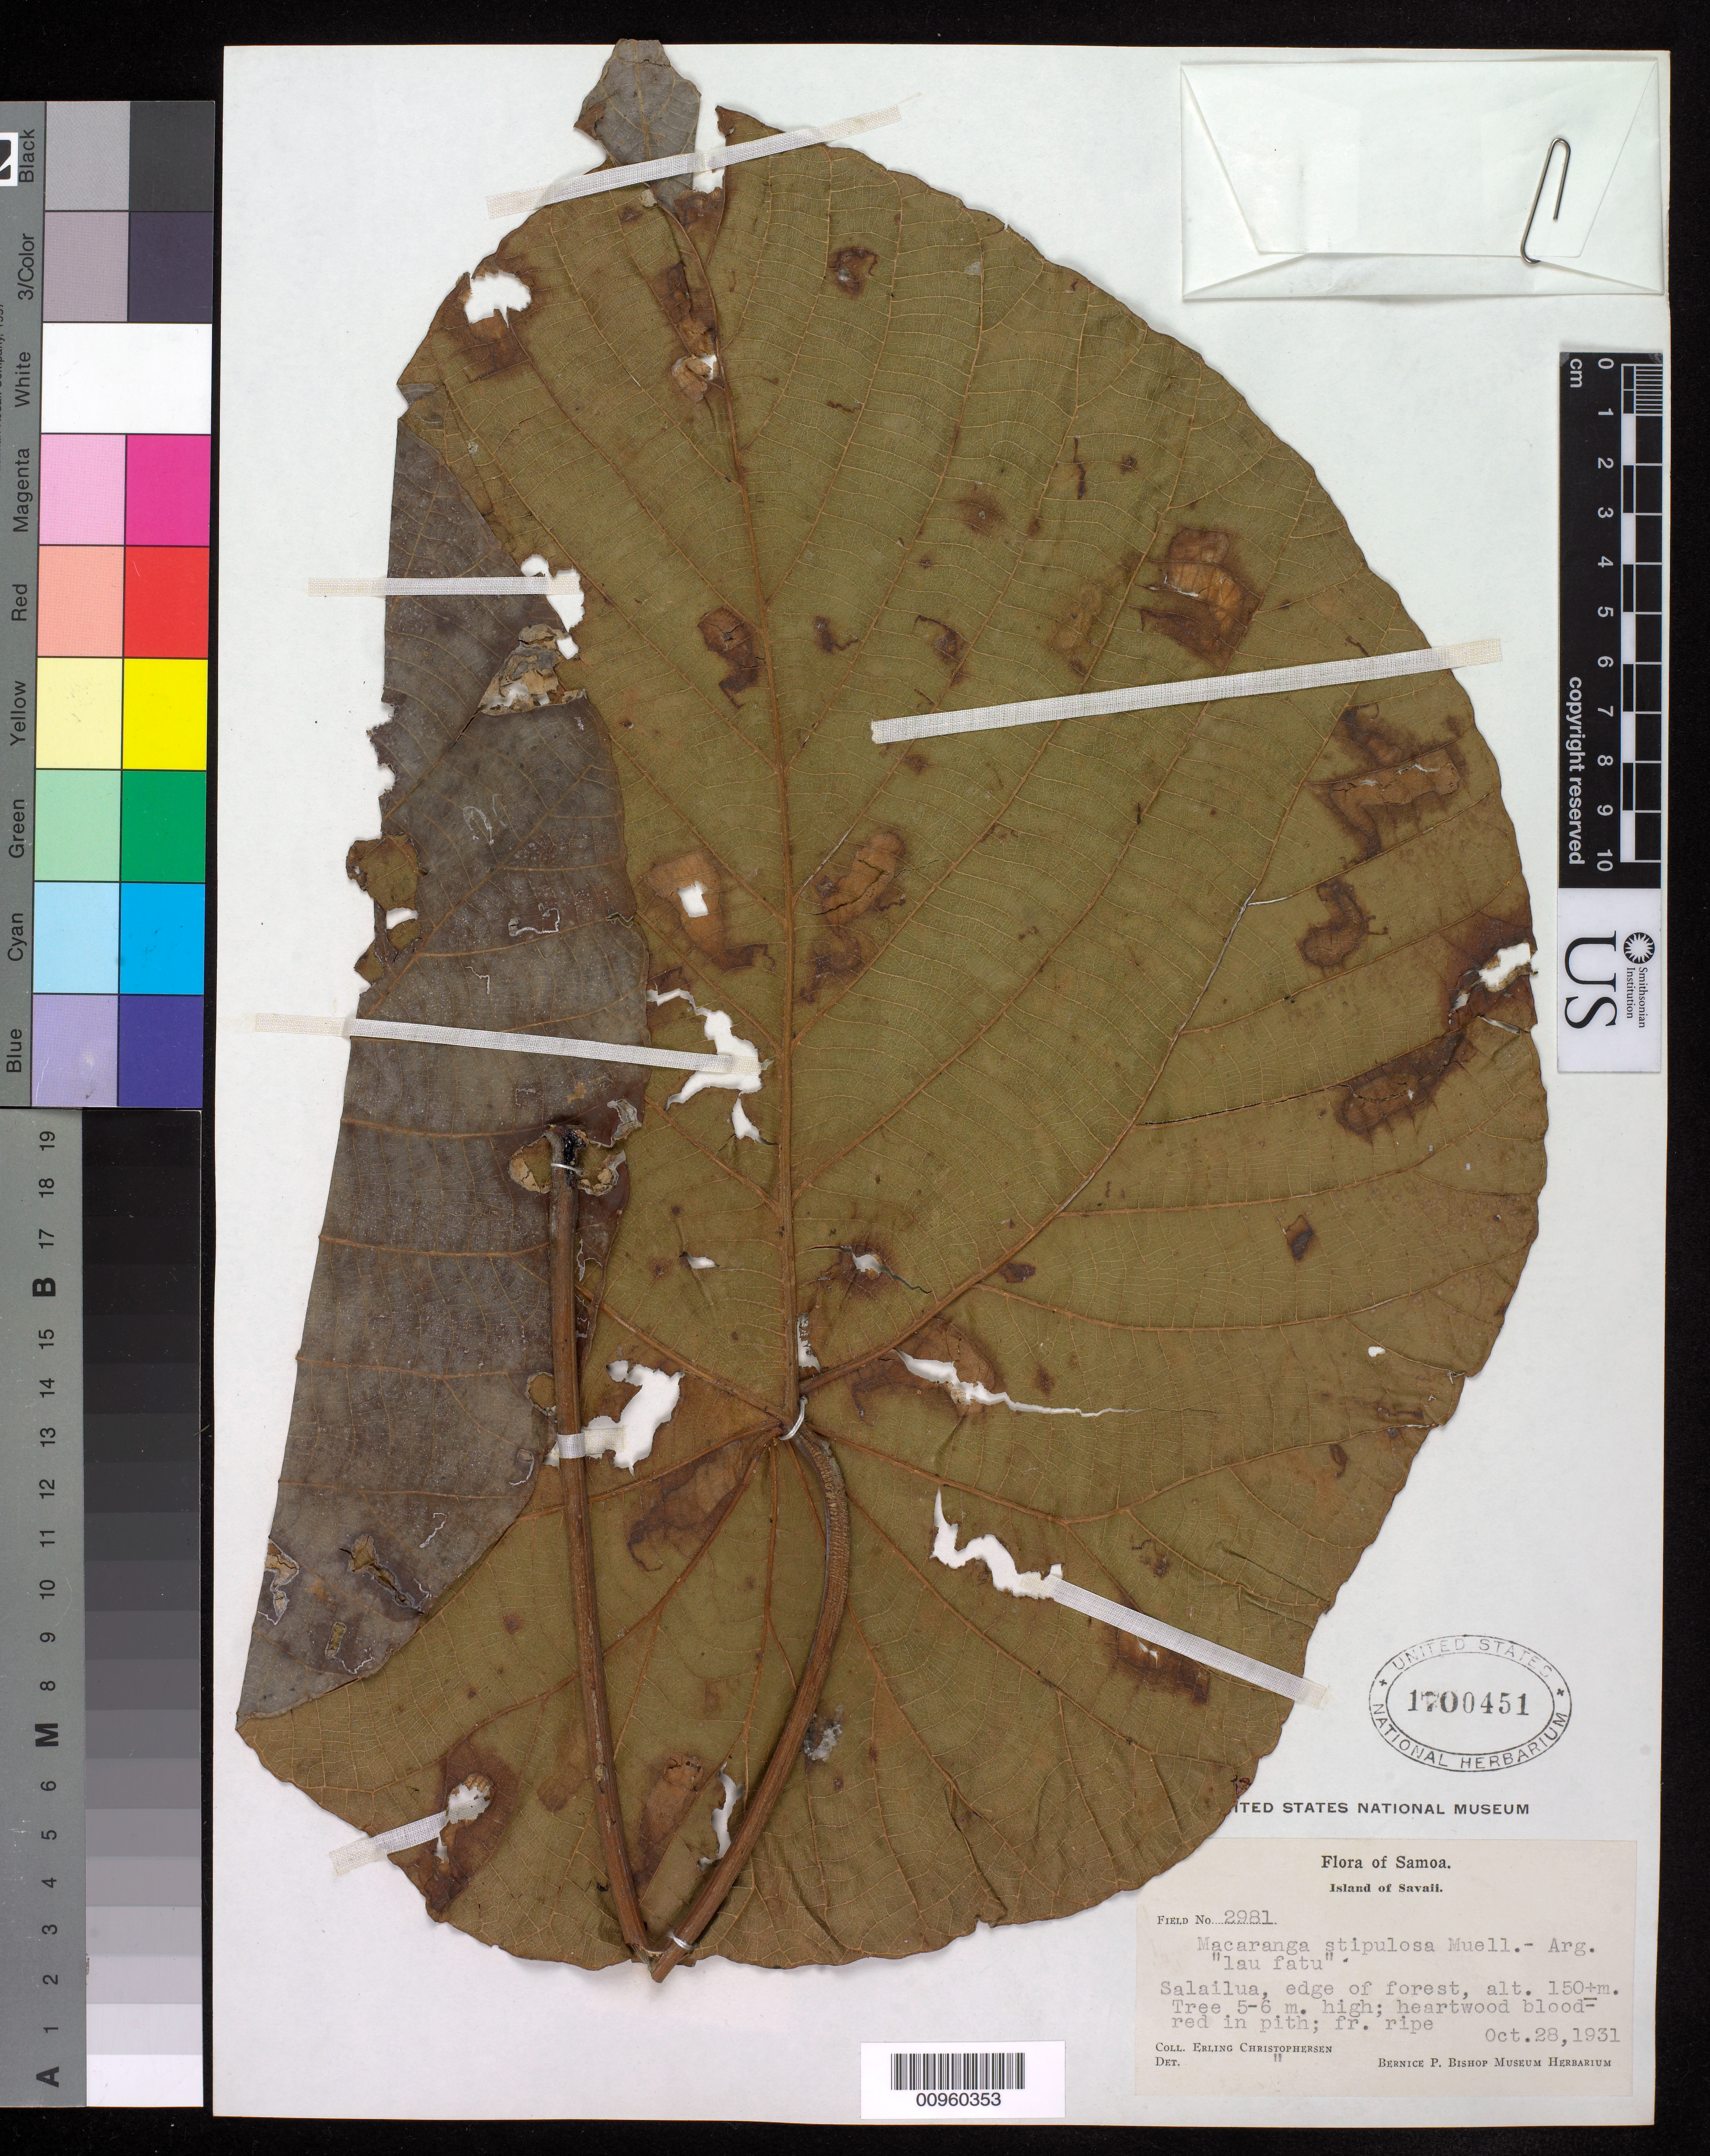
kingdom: Plantae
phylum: Tracheophyta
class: Magnoliopsida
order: Malpighiales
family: Euphorbiaceae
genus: Macaranga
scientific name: Macaranga stipulosa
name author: Müll. Arg. in DC.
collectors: E. Christophersen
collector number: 2981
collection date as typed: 28 Oct 1931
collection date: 1931-10-28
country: Samoa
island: Savai'i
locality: Salailua, Samoa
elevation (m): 150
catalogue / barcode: US 1700451